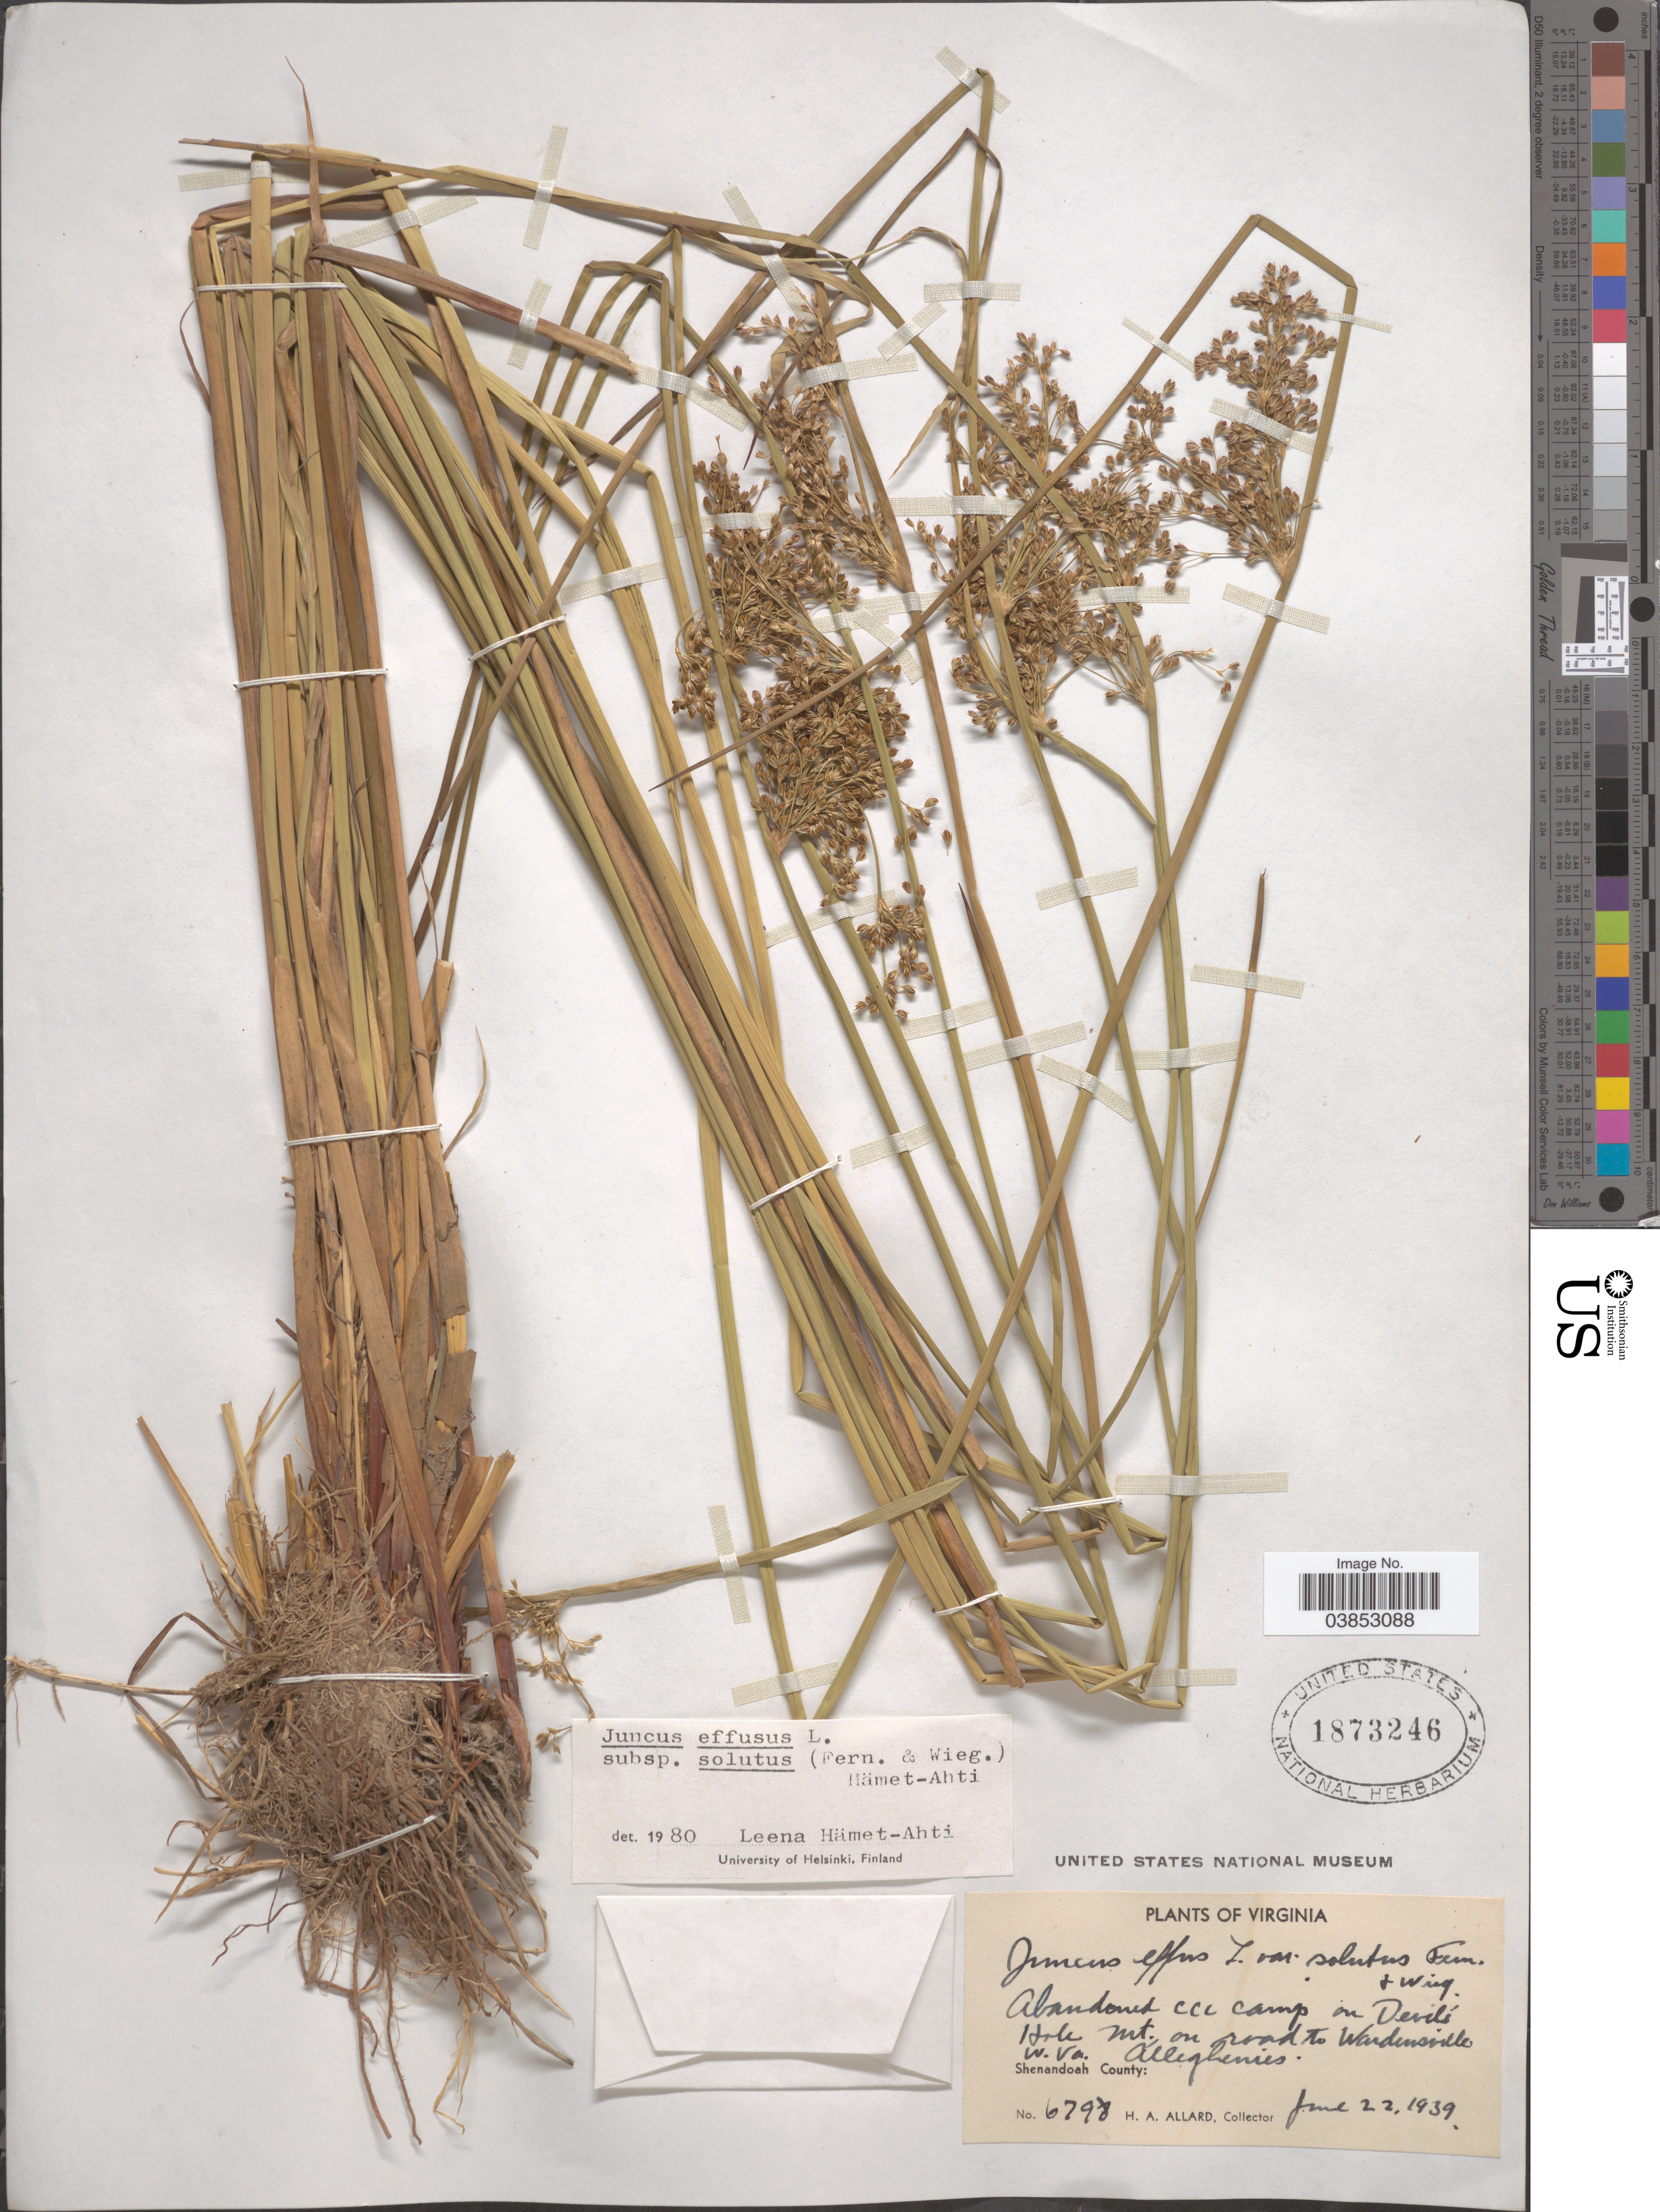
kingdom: Plantae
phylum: Tracheophyta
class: Liliopsida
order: Poales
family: Juncaceae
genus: Juncus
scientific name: Juncus effusus var. solutus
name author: Fernald & Wiegand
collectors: H. A. Allard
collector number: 6798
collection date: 1939-06-22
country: United States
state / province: Virginia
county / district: Shenandoah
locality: Abandoned ccc camp on Devil's Hole Mt., on road to Wardensville. W. Va. Alleghenies. Shenandoah County.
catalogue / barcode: US 1873246